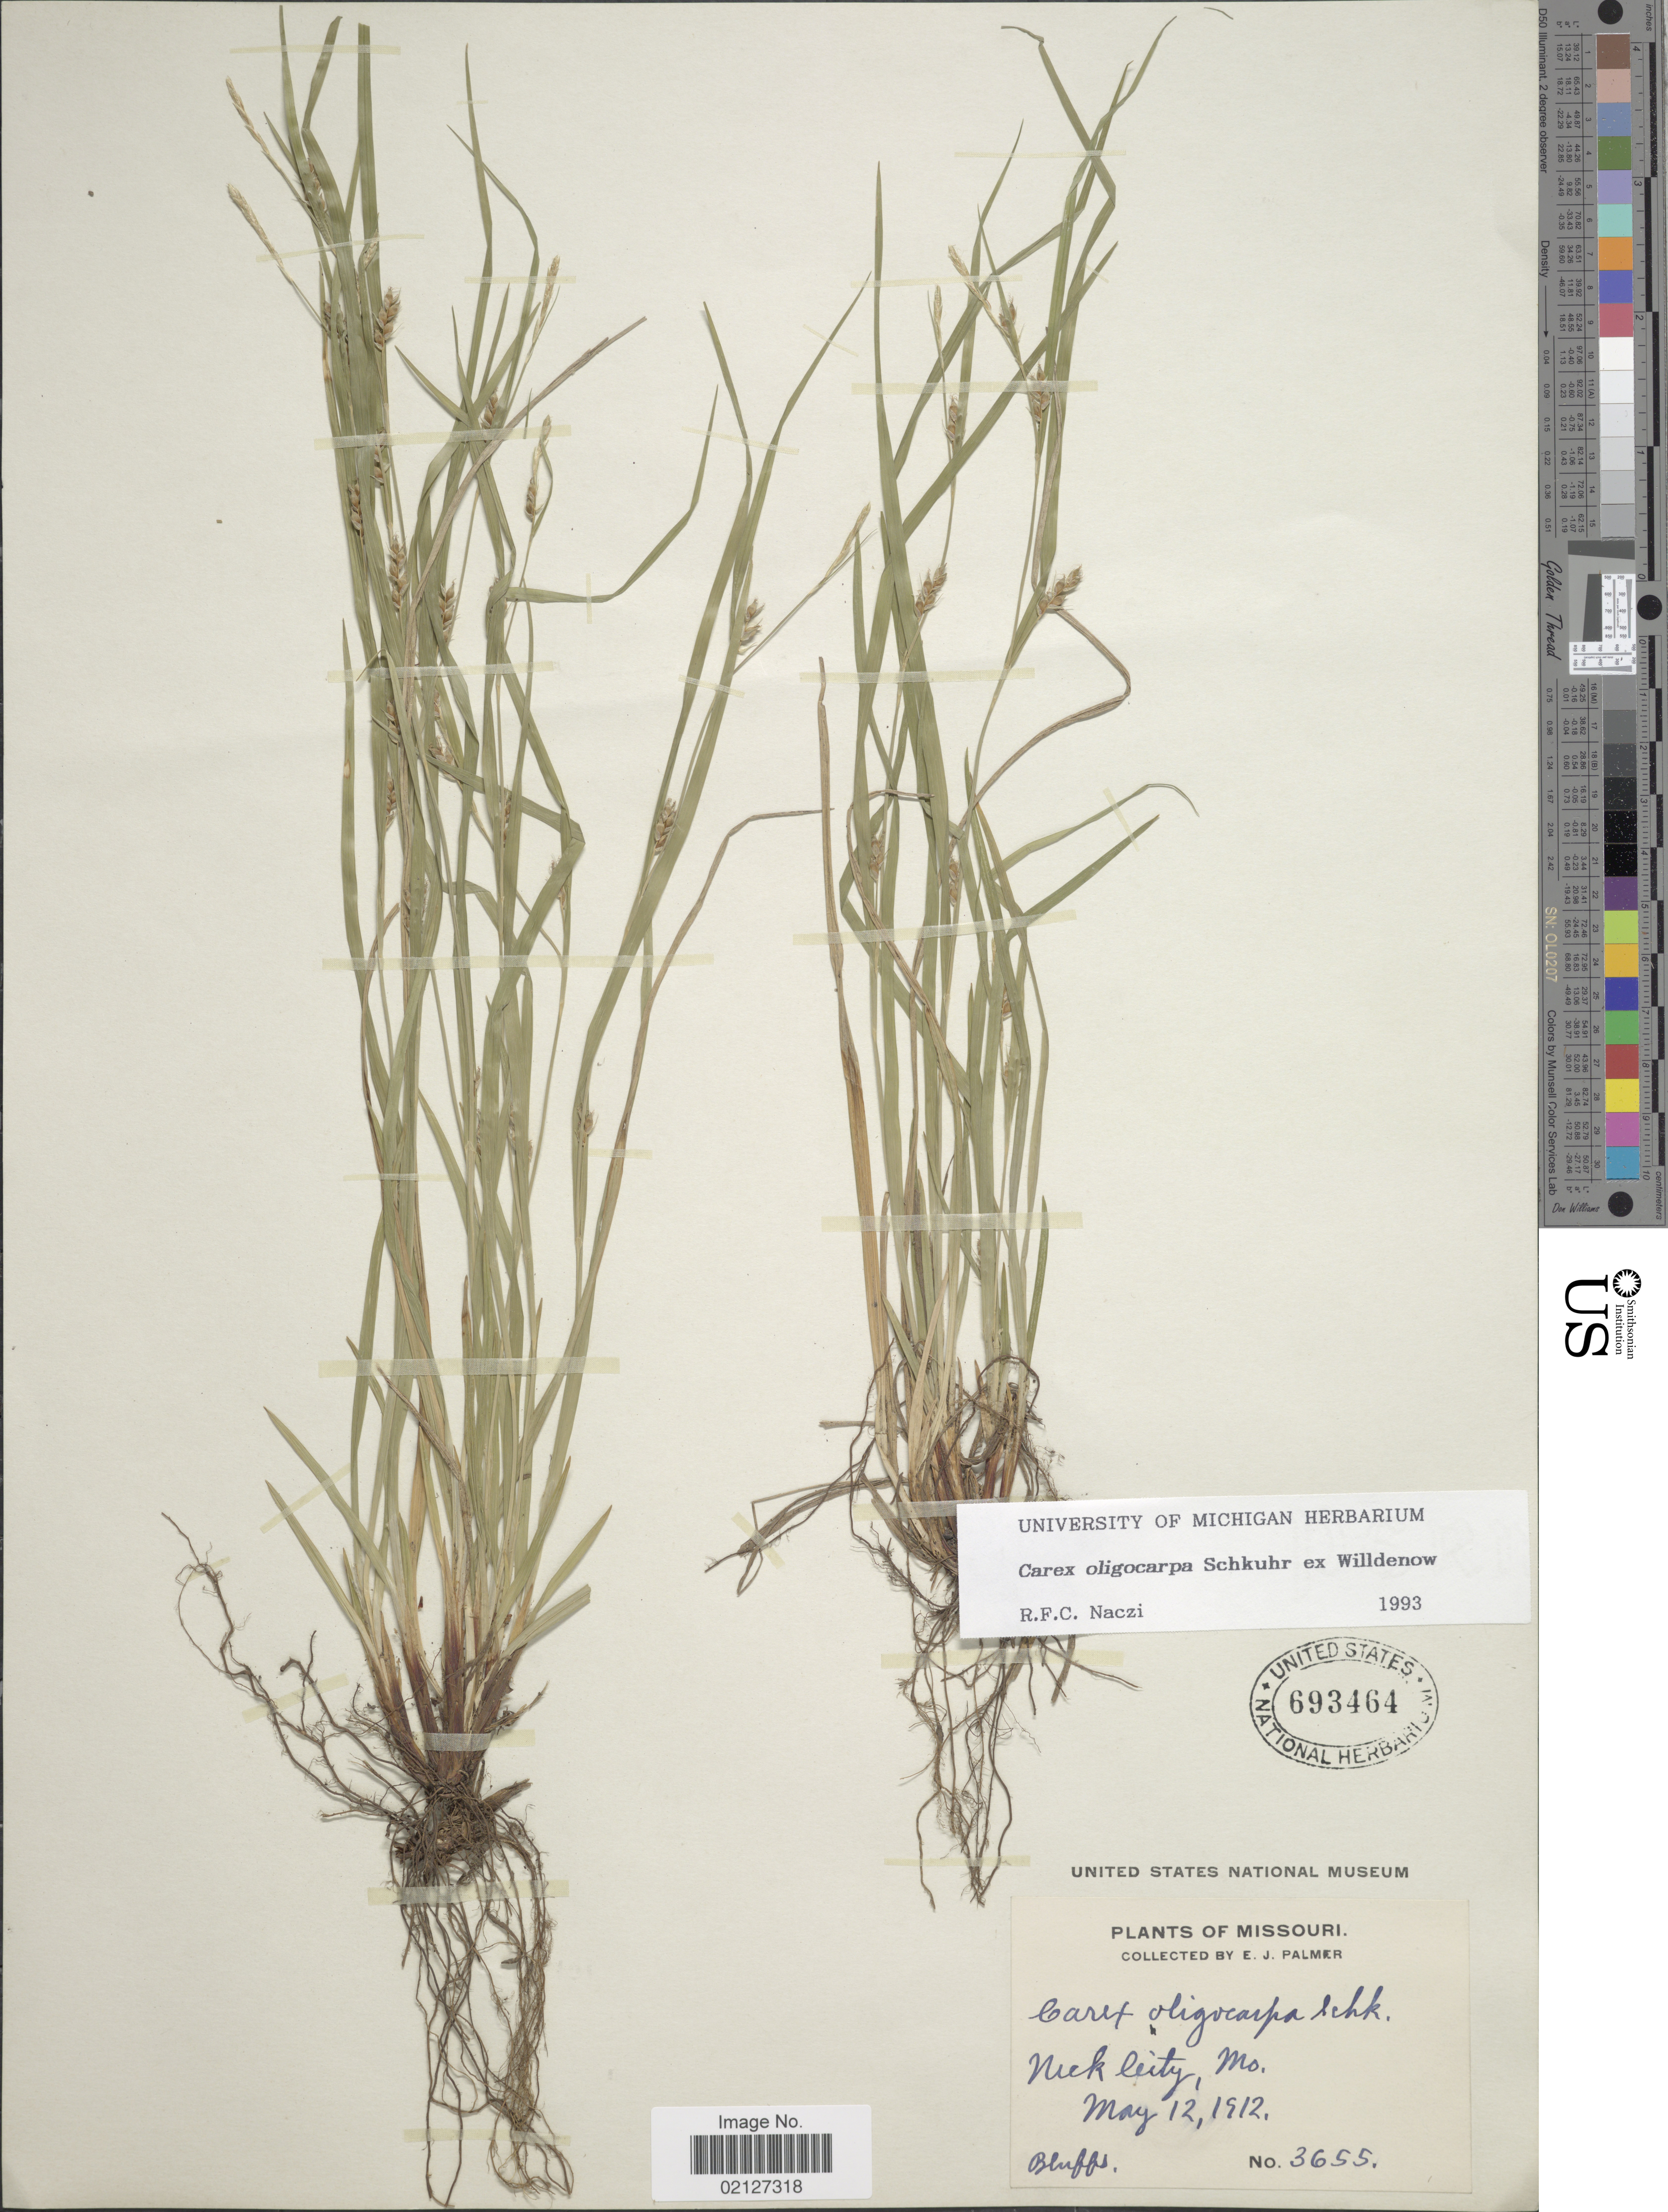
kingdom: Plantae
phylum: Tracheophyta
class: Liliopsida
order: Poales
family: Cyperaceae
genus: Carex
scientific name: Carex oligocarpa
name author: Willd.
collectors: E. J. Palmer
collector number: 3655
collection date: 1912-05-12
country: United States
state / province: Missouri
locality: Neck City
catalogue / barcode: US 693464